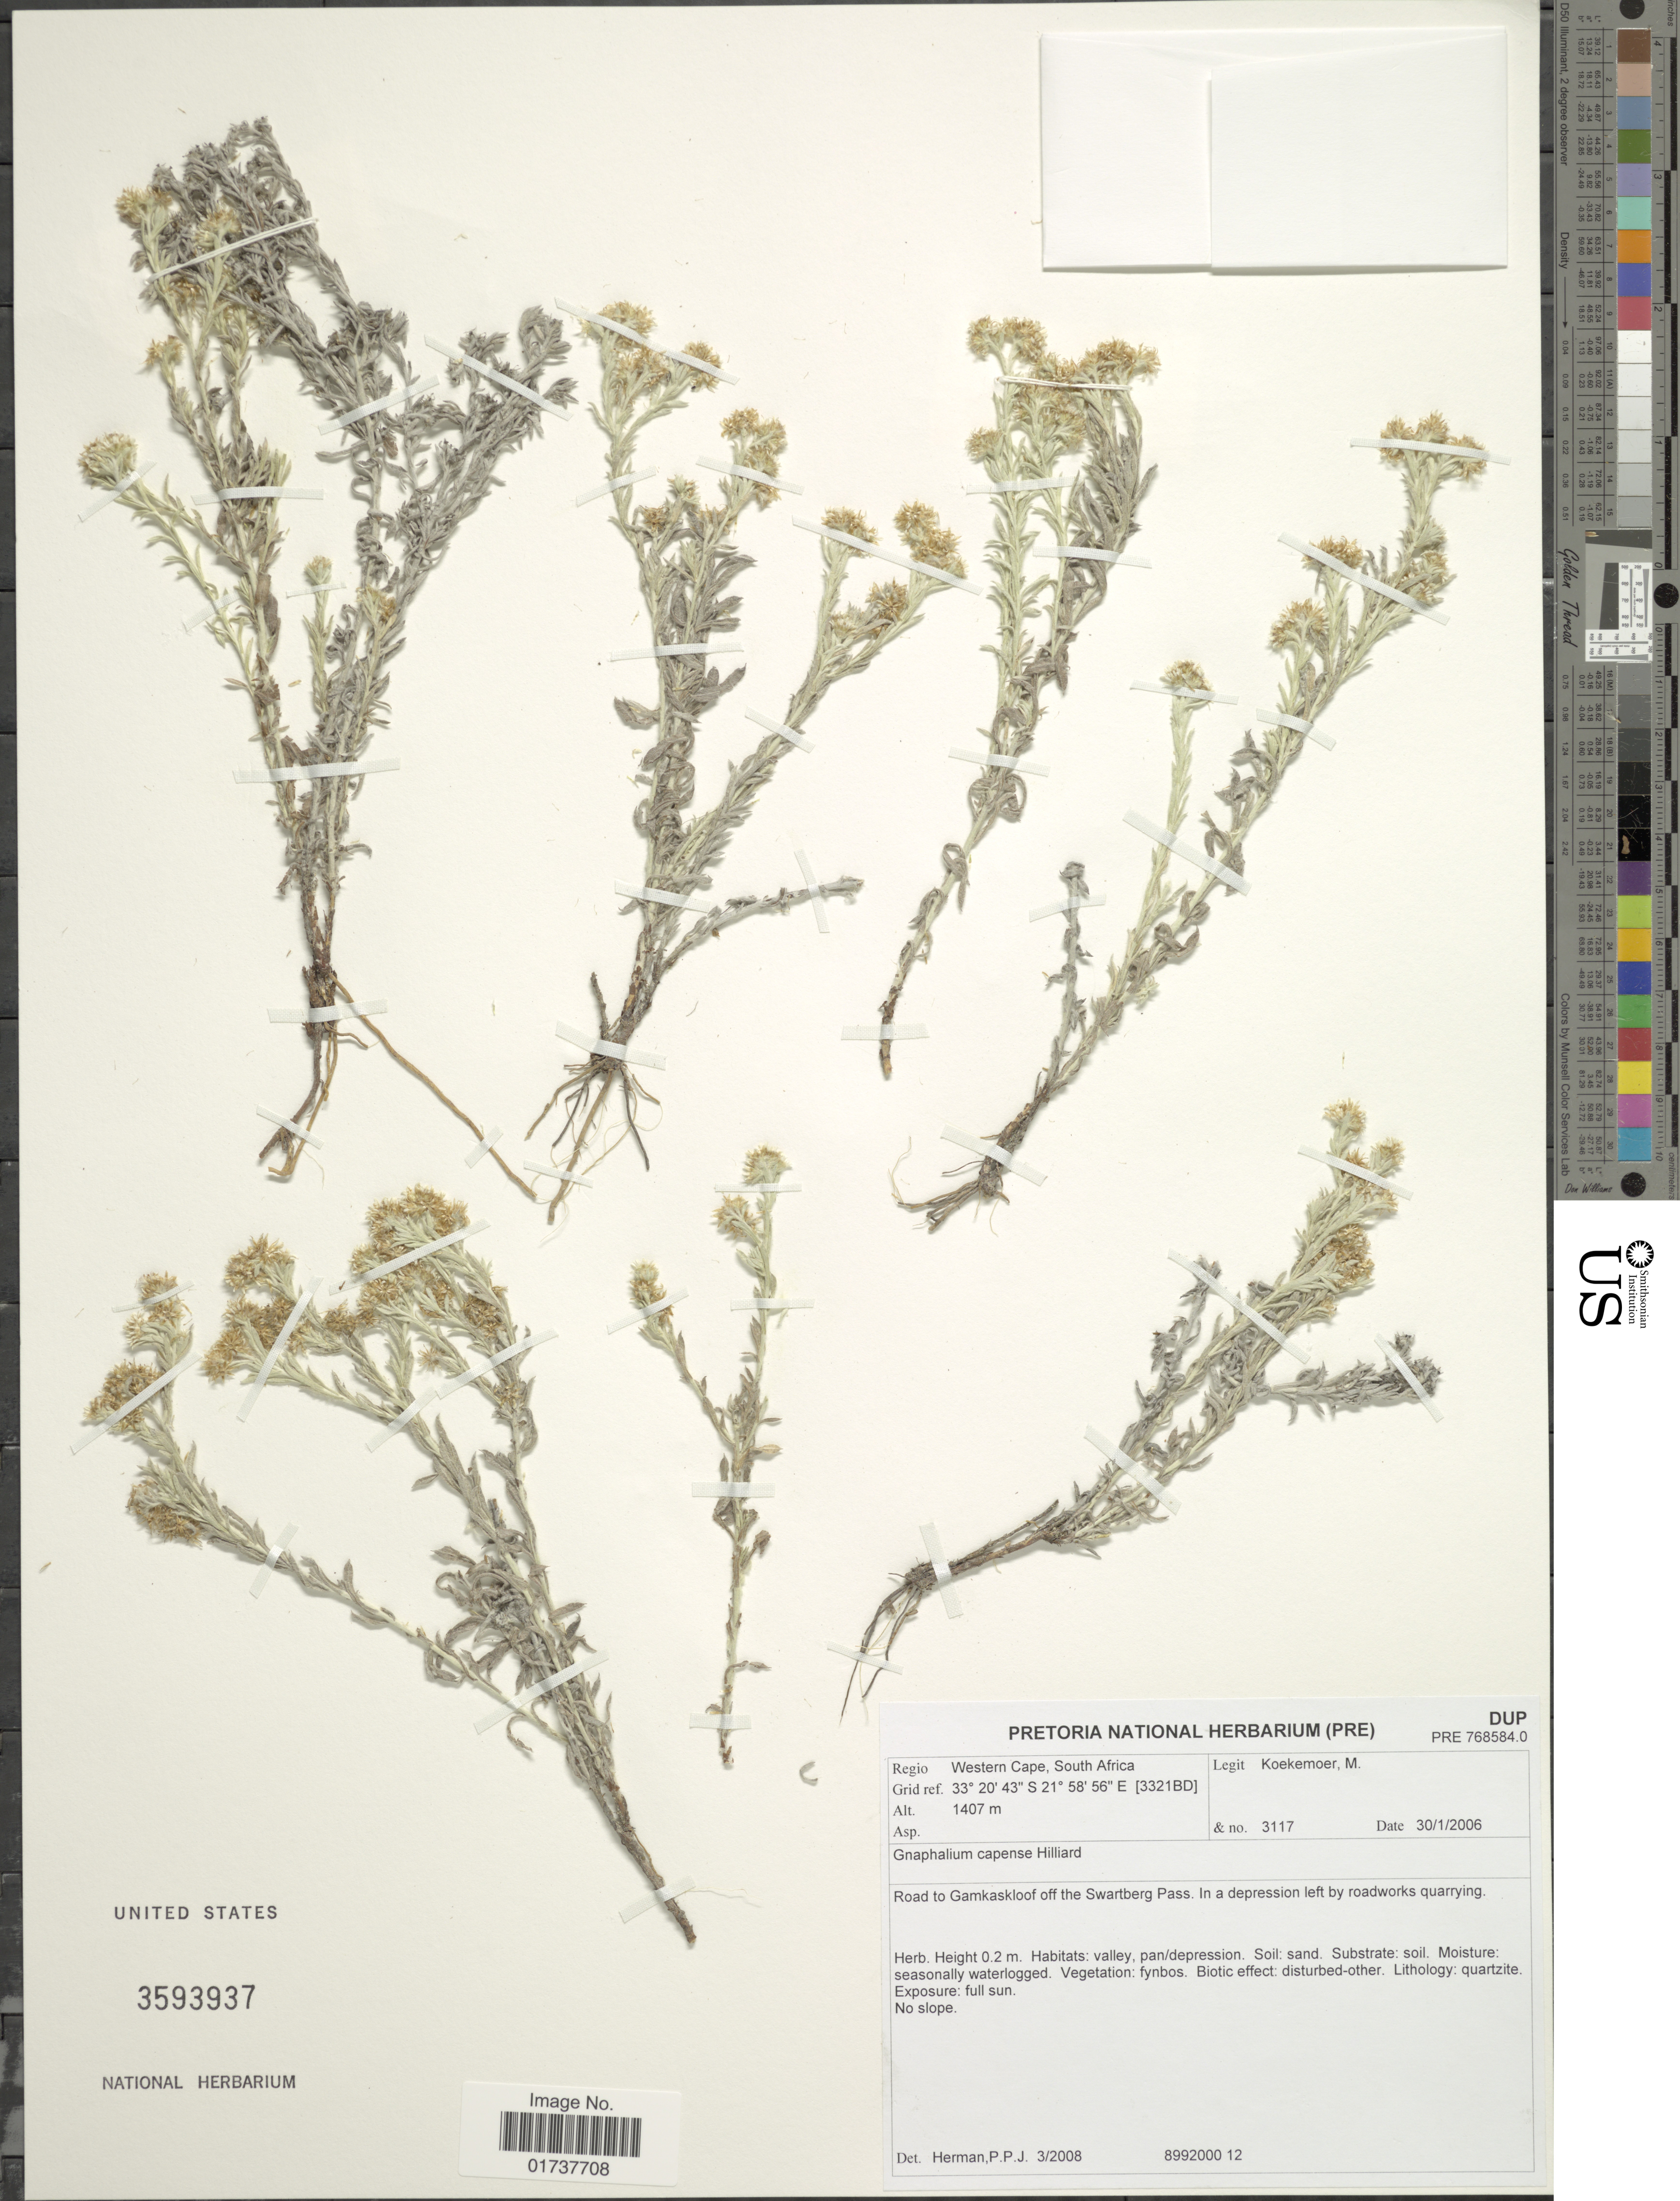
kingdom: Plantae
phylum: Tracheophyta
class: Magnoliopsida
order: Asterales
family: Asteraceae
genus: Gnaphalium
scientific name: Gnaphalium capense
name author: Hilliard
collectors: M. Koekemoer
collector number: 3117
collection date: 2006-01-30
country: South Africa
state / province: Western Cape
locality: Road to Gamkaskloof off the Swartberg Pass, In a depression left by roadworks quarrying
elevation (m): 1407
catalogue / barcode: US 3593937